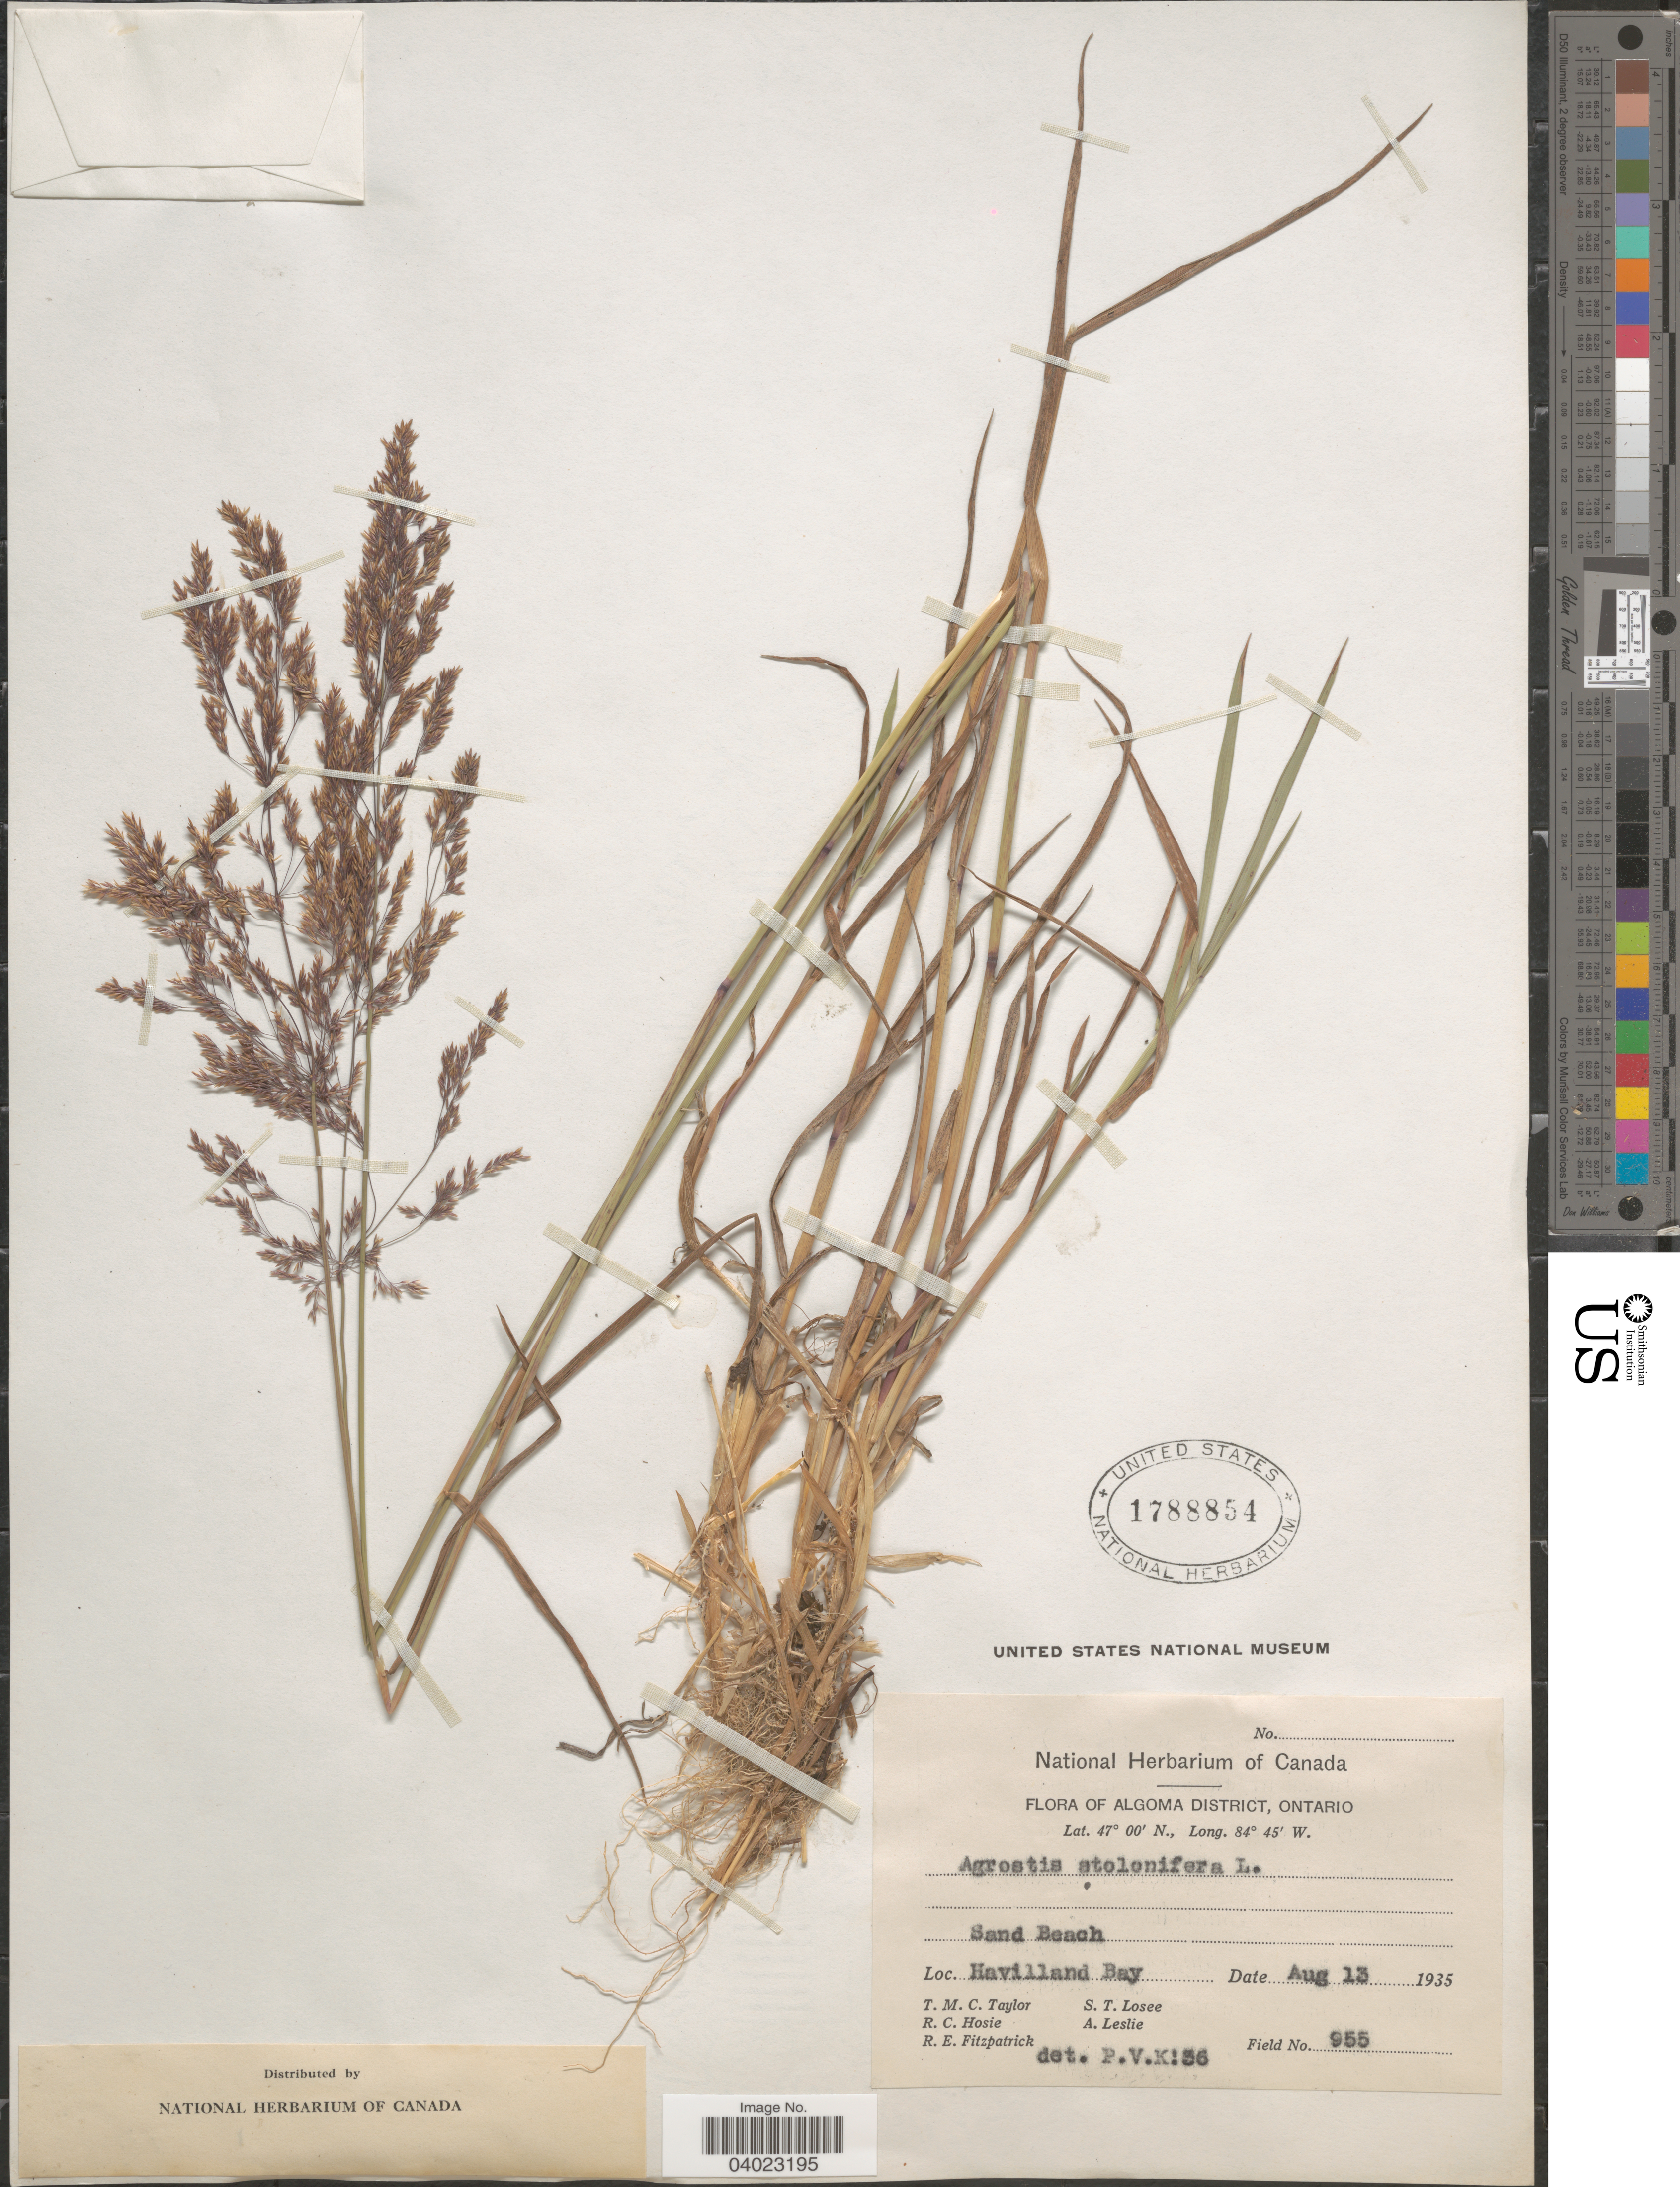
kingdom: Plantae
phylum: Tracheophyta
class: Liliopsida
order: Poales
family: Poaceae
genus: Agrostis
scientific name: Agrostis stolonifera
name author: L.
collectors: T. M. C. Taylor, R. Hosie, R. Fitzpatrick, S. Losee & A. Leslie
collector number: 955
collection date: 1935-08-13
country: Canada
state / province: Ontario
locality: Algoma District. Sand Beach, Havilland Bay.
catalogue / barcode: US 1788854